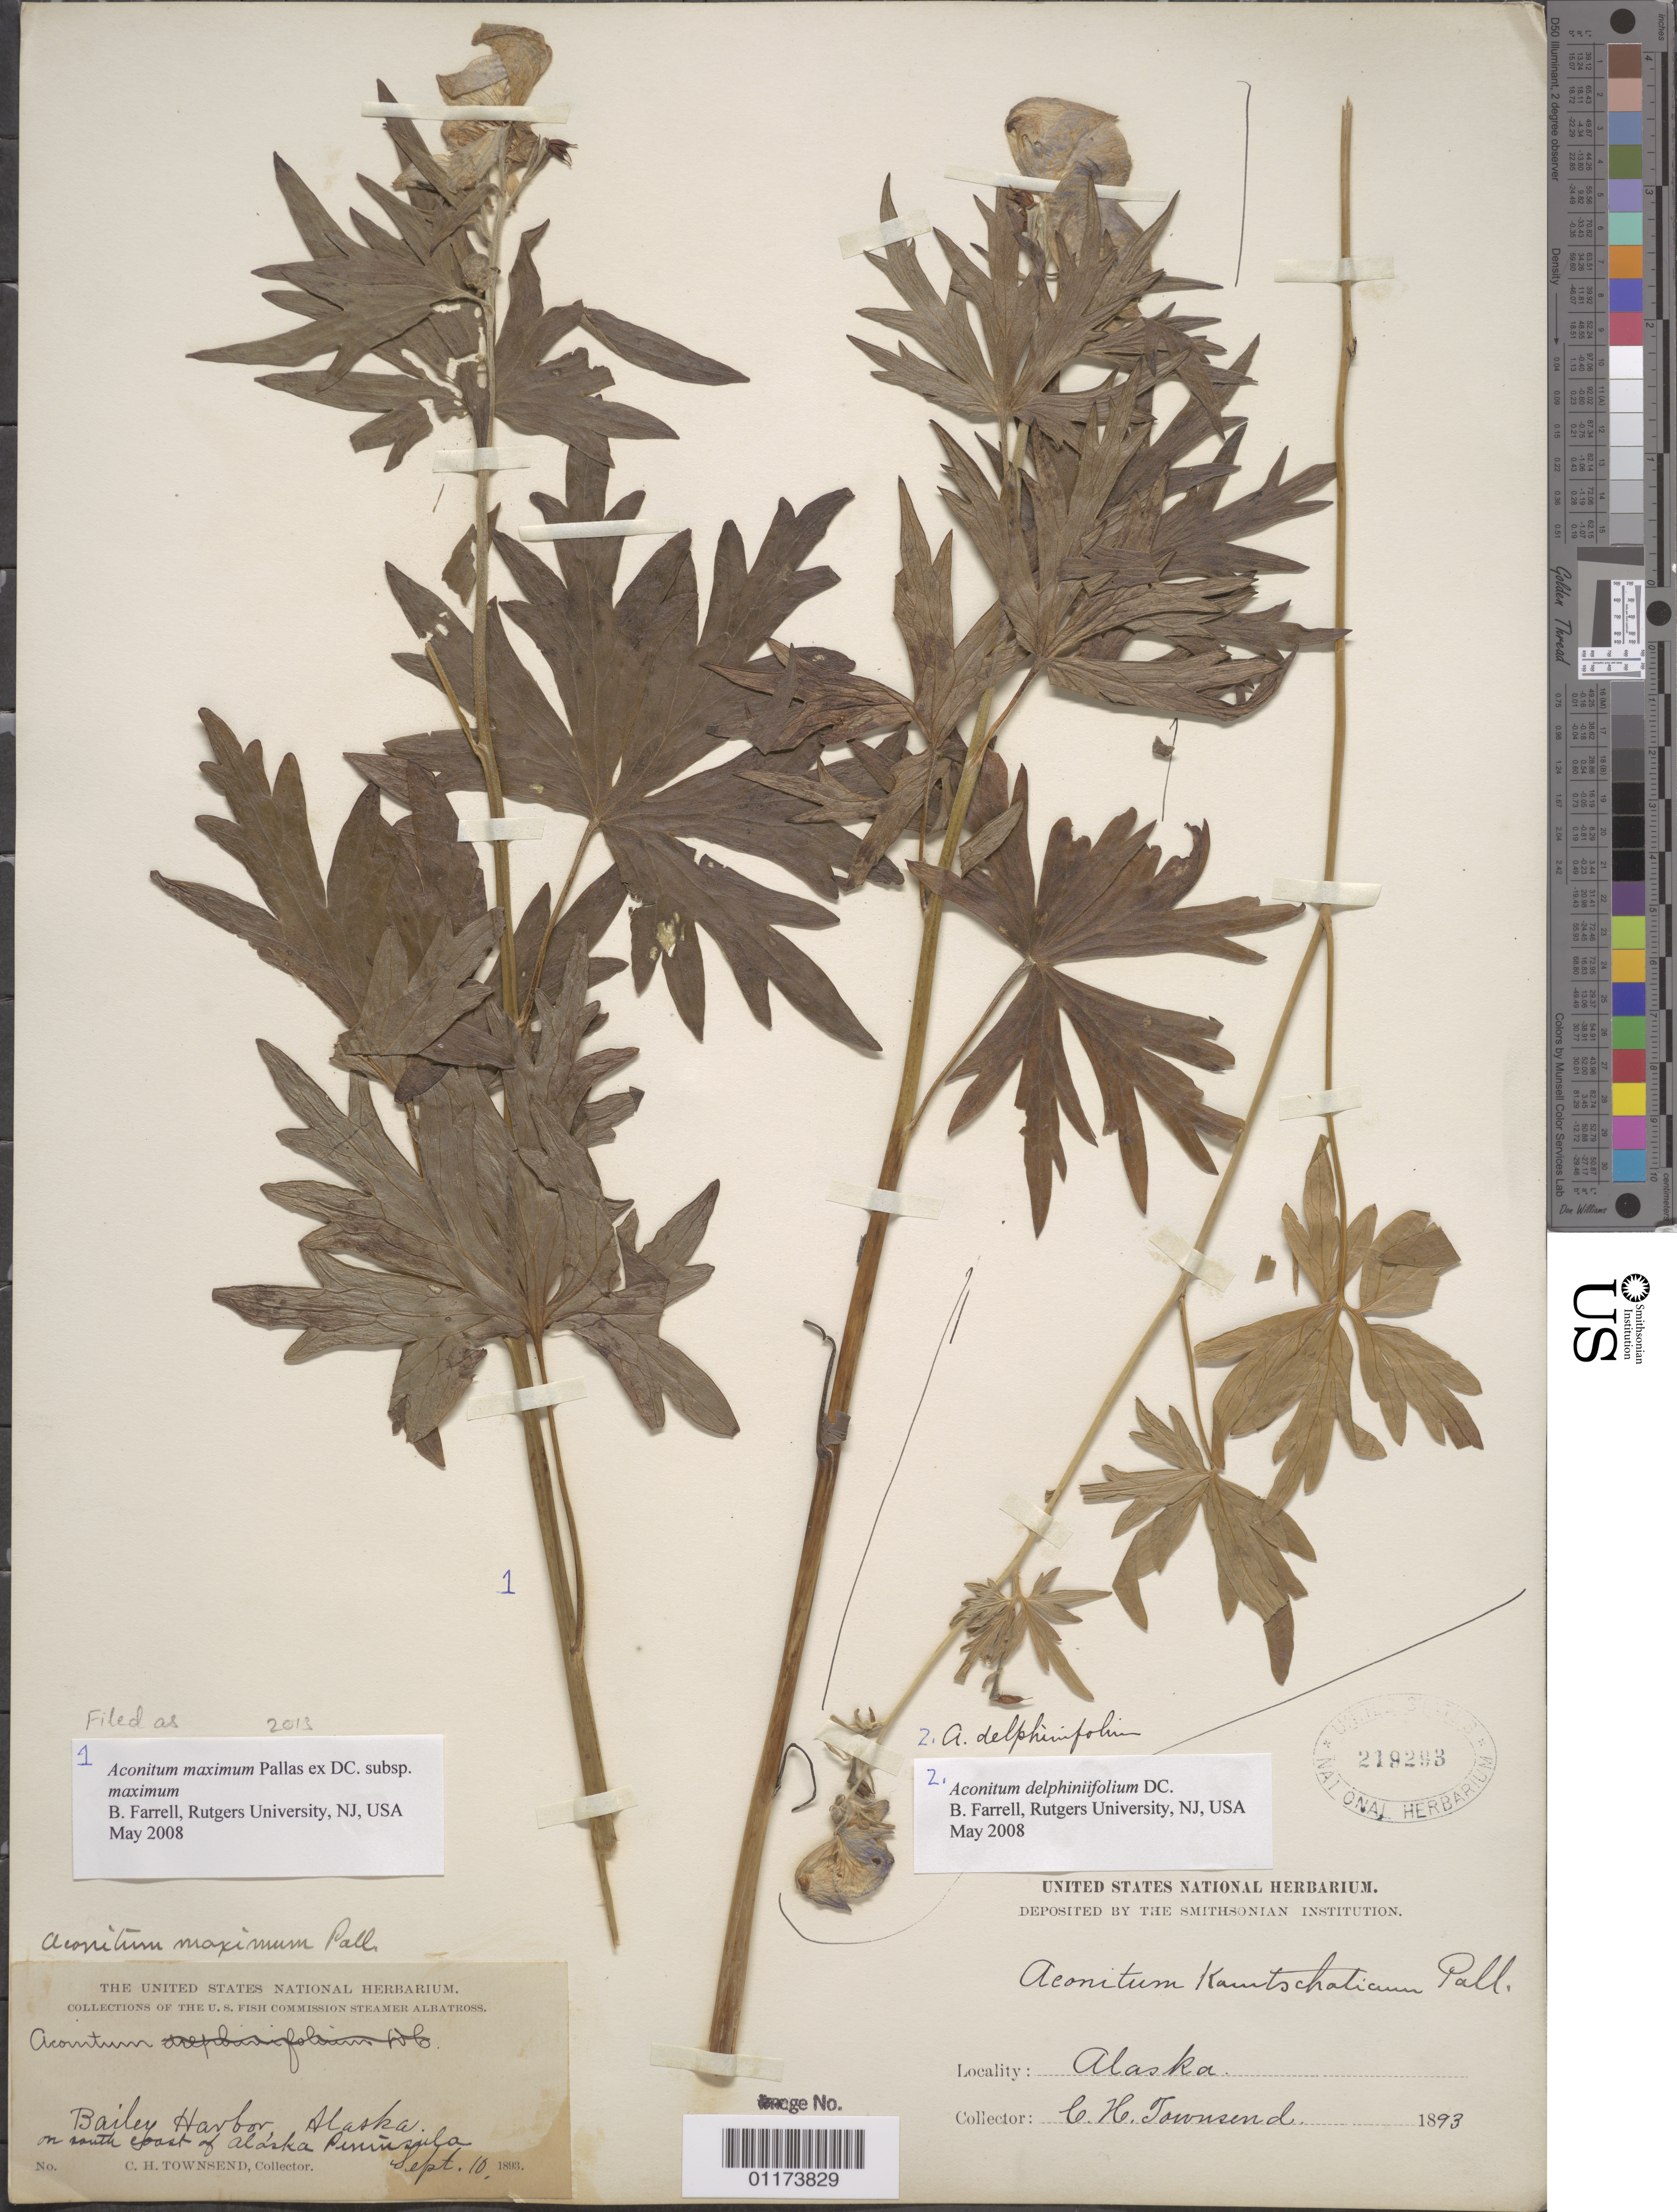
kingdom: Plantae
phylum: Tracheophyta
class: Magnoliopsida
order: Ranunculales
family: Ranunculaceae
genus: Aconitum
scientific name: Aconitum maximum subsp. maximum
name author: Pall. ex DC.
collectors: C. H. Townsend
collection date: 1893-09-10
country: United States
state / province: Alaska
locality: Bailey Harbor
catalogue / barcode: US 219293